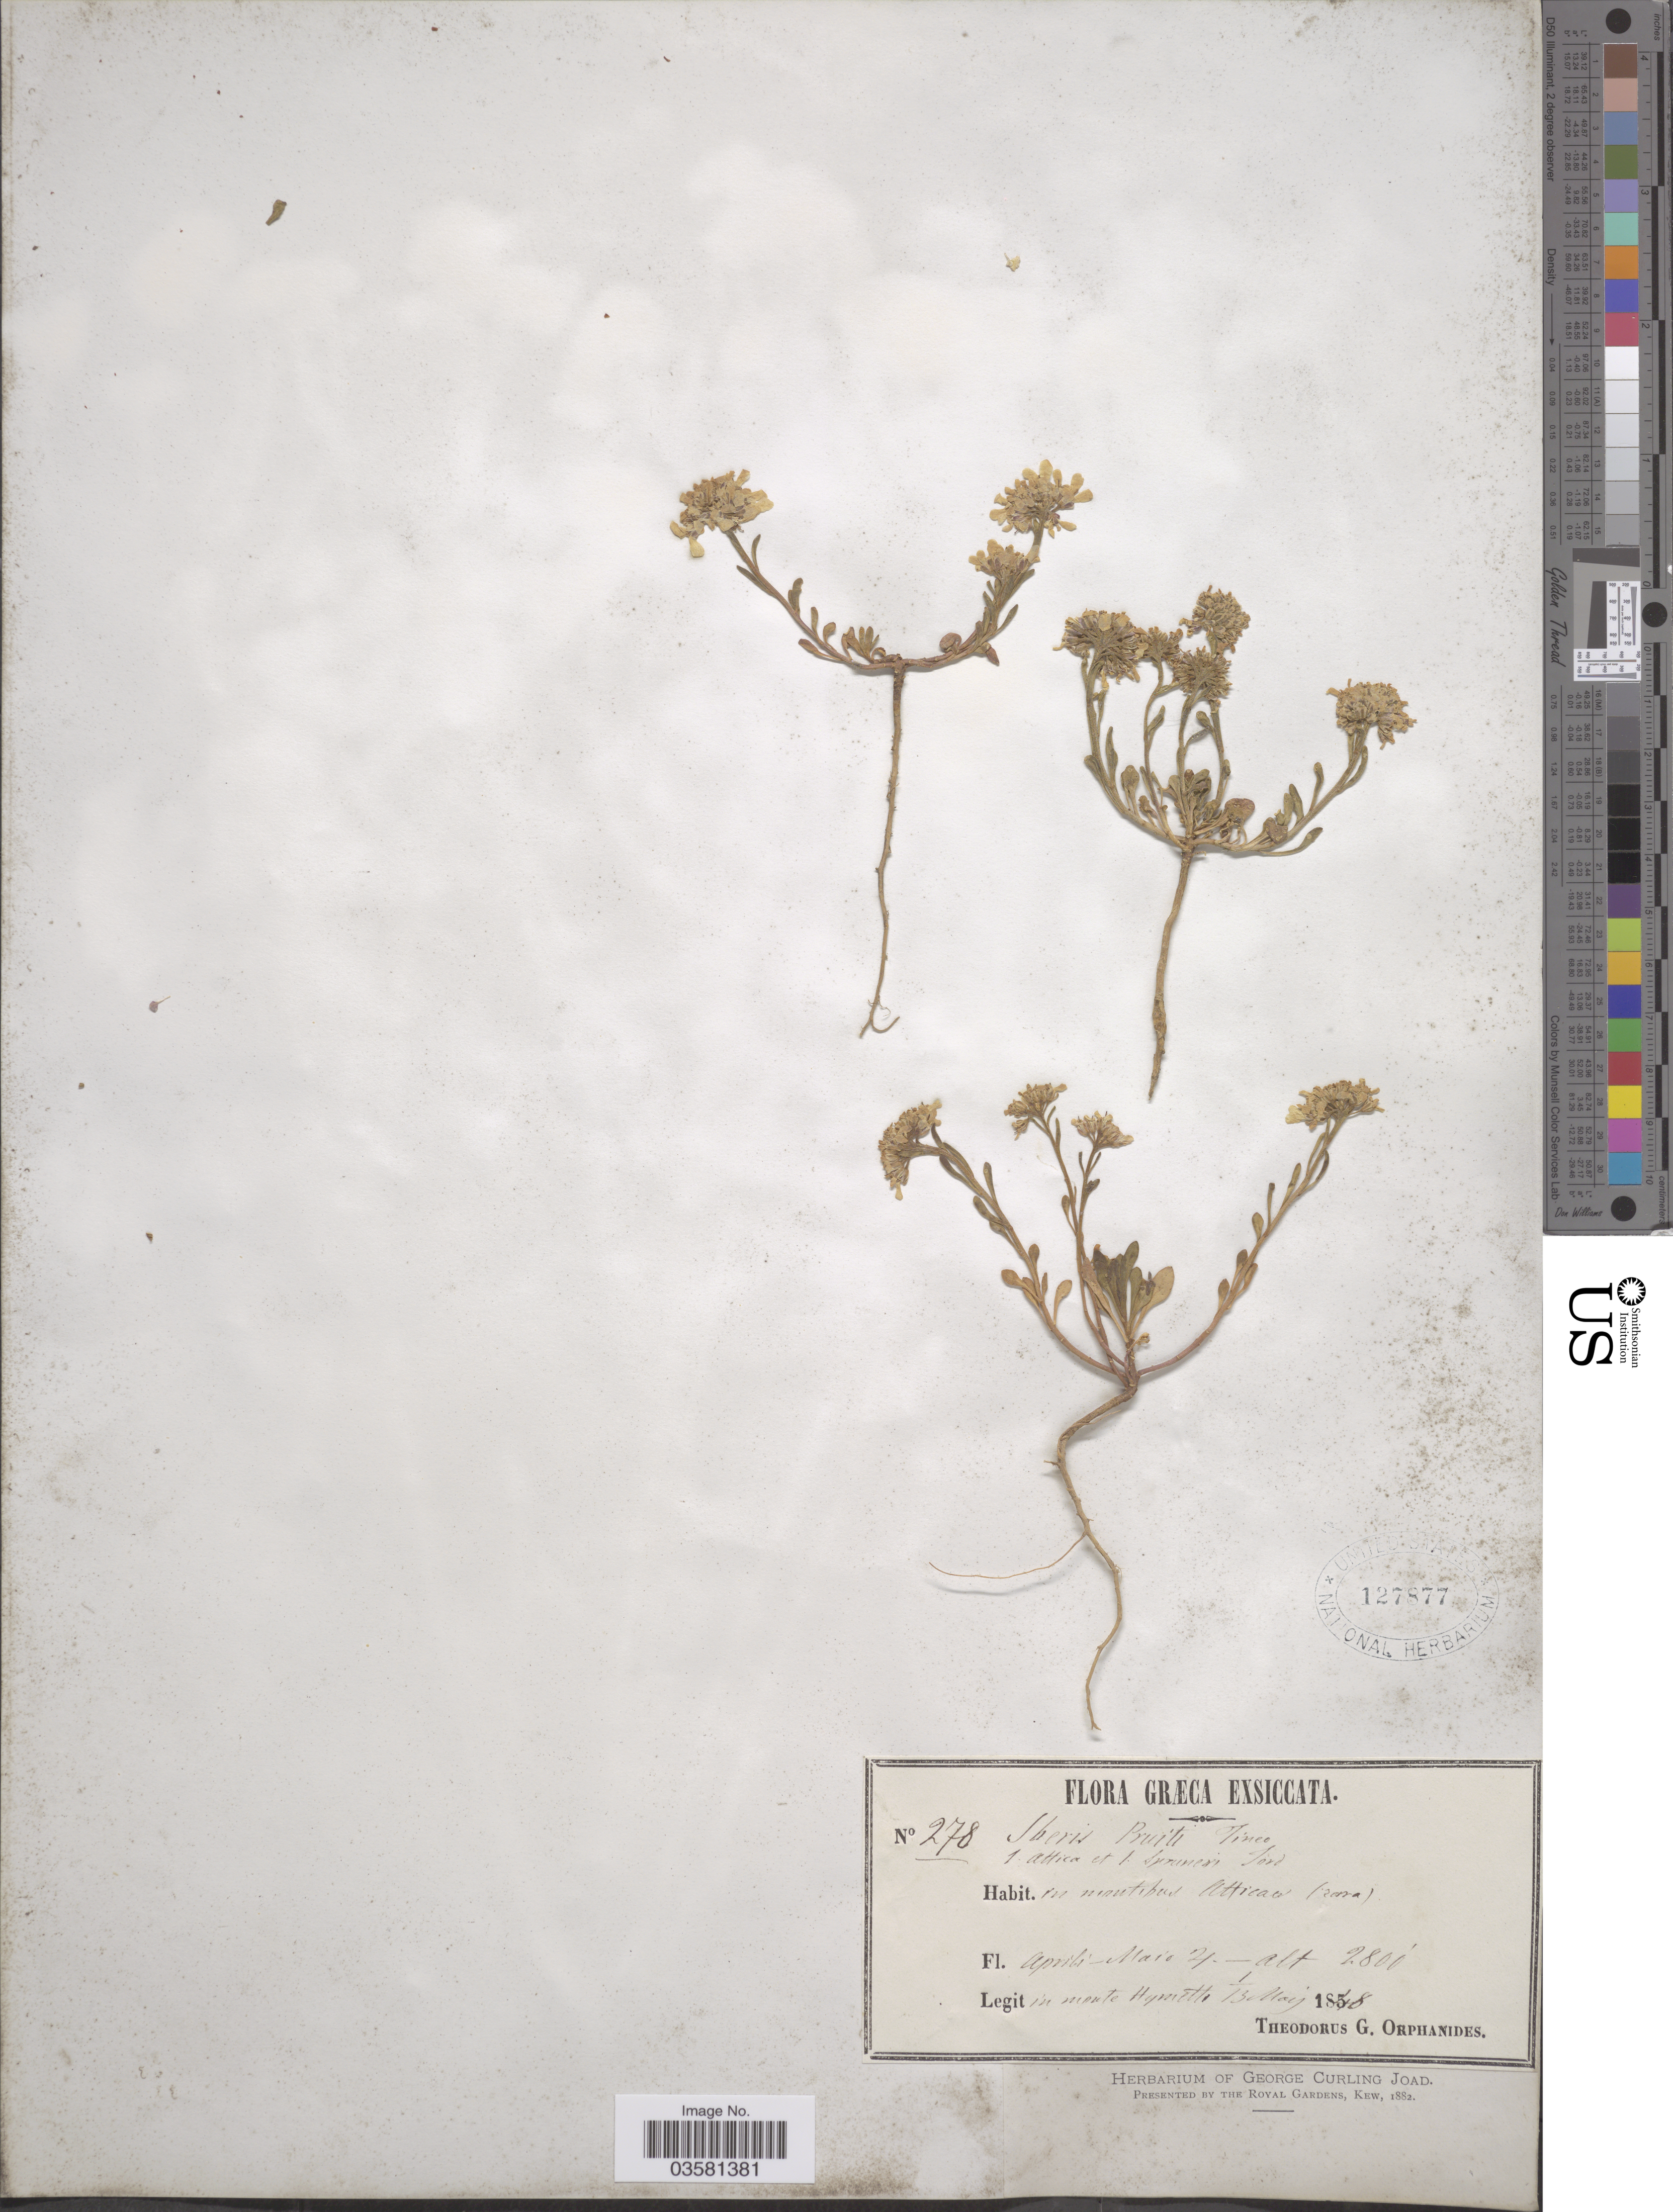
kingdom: Plantae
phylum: Tracheophyta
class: Magnoliopsida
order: Brassicales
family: Brassicaceae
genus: Iberis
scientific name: Iberis pruitii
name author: Tineo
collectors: T. G. Orphanides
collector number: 278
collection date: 1848-05-01/1848-05-13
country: Greece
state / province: Attica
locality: In montibus Attica. In monte Hynetto.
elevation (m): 853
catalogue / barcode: US 127877